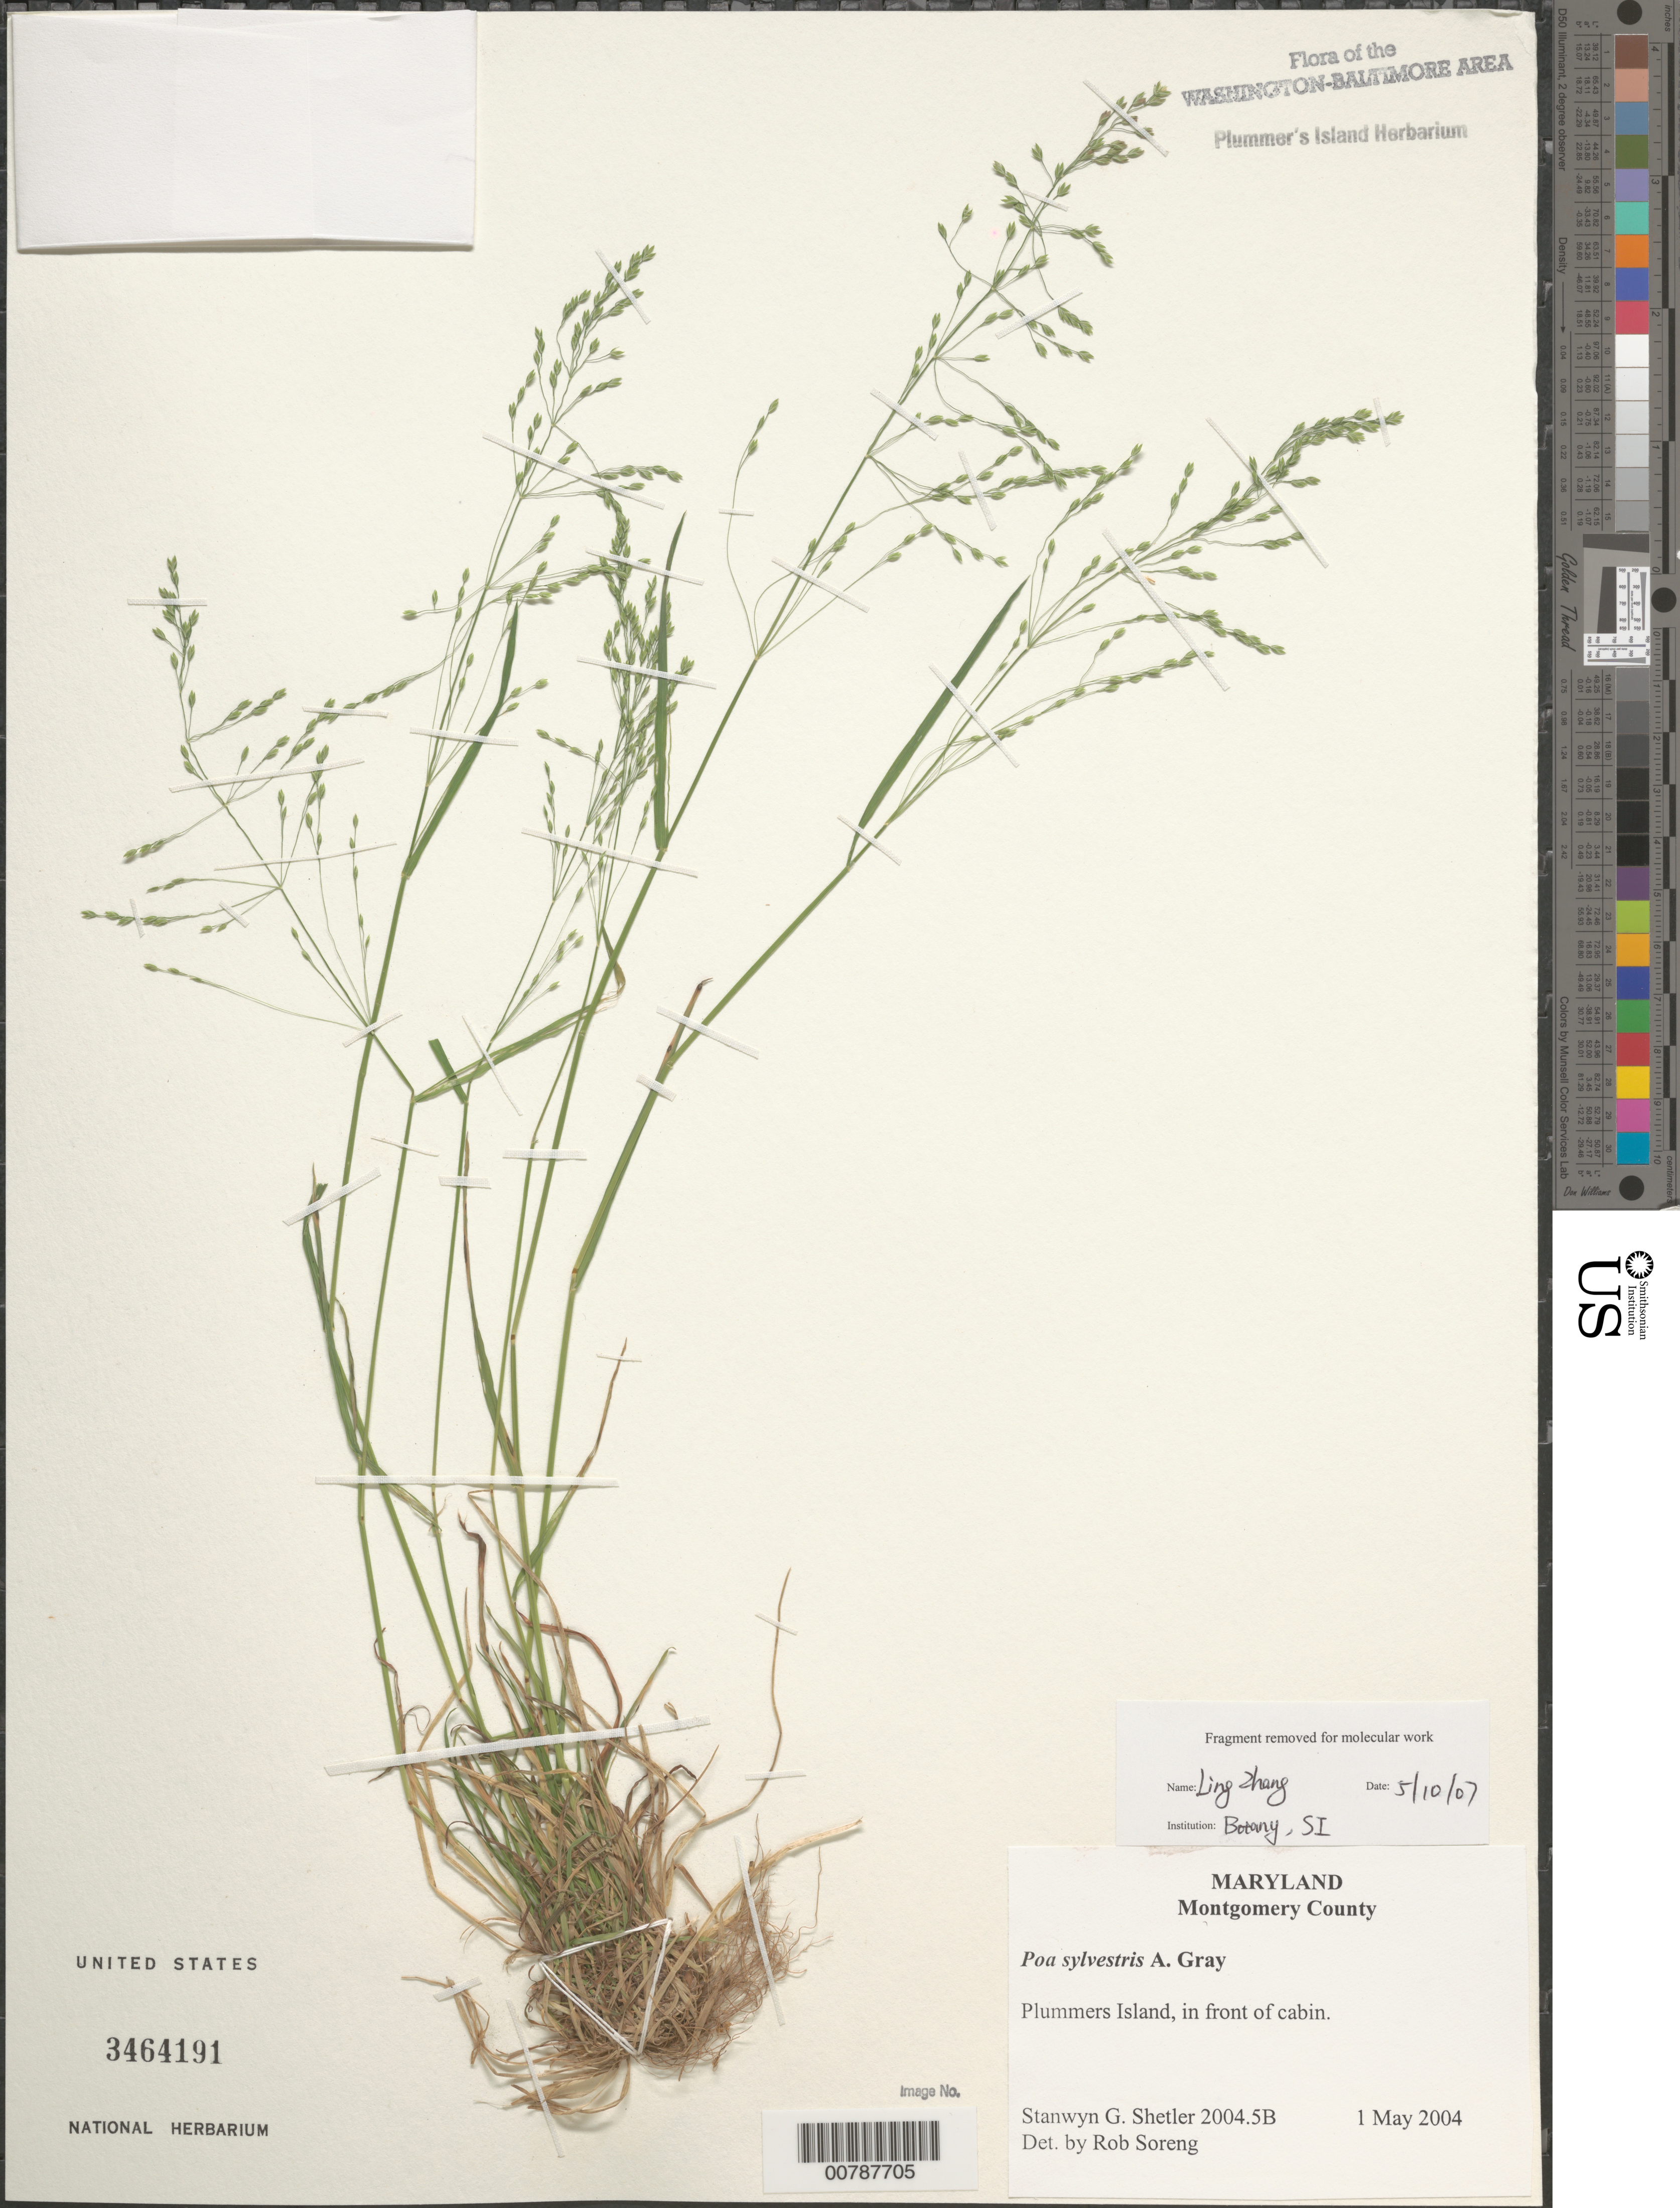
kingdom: Plantae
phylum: Tracheophyta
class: Liliopsida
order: Poales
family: Poaceae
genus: Poa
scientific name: Poa sylvestris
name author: A. Gray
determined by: Soreng, Robert J., Research Associate (BOT), Smithsonian Institution - National Museum of Natural History (UNITED STATES)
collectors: S. Shetler & S. S. Orli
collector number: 2004.5B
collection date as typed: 1 May 2004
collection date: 2004-05-01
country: United States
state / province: Maryland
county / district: Montgomery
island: Plummers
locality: Plummer's Island, in front of Cabin C. & O. Canal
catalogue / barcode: US 3464191